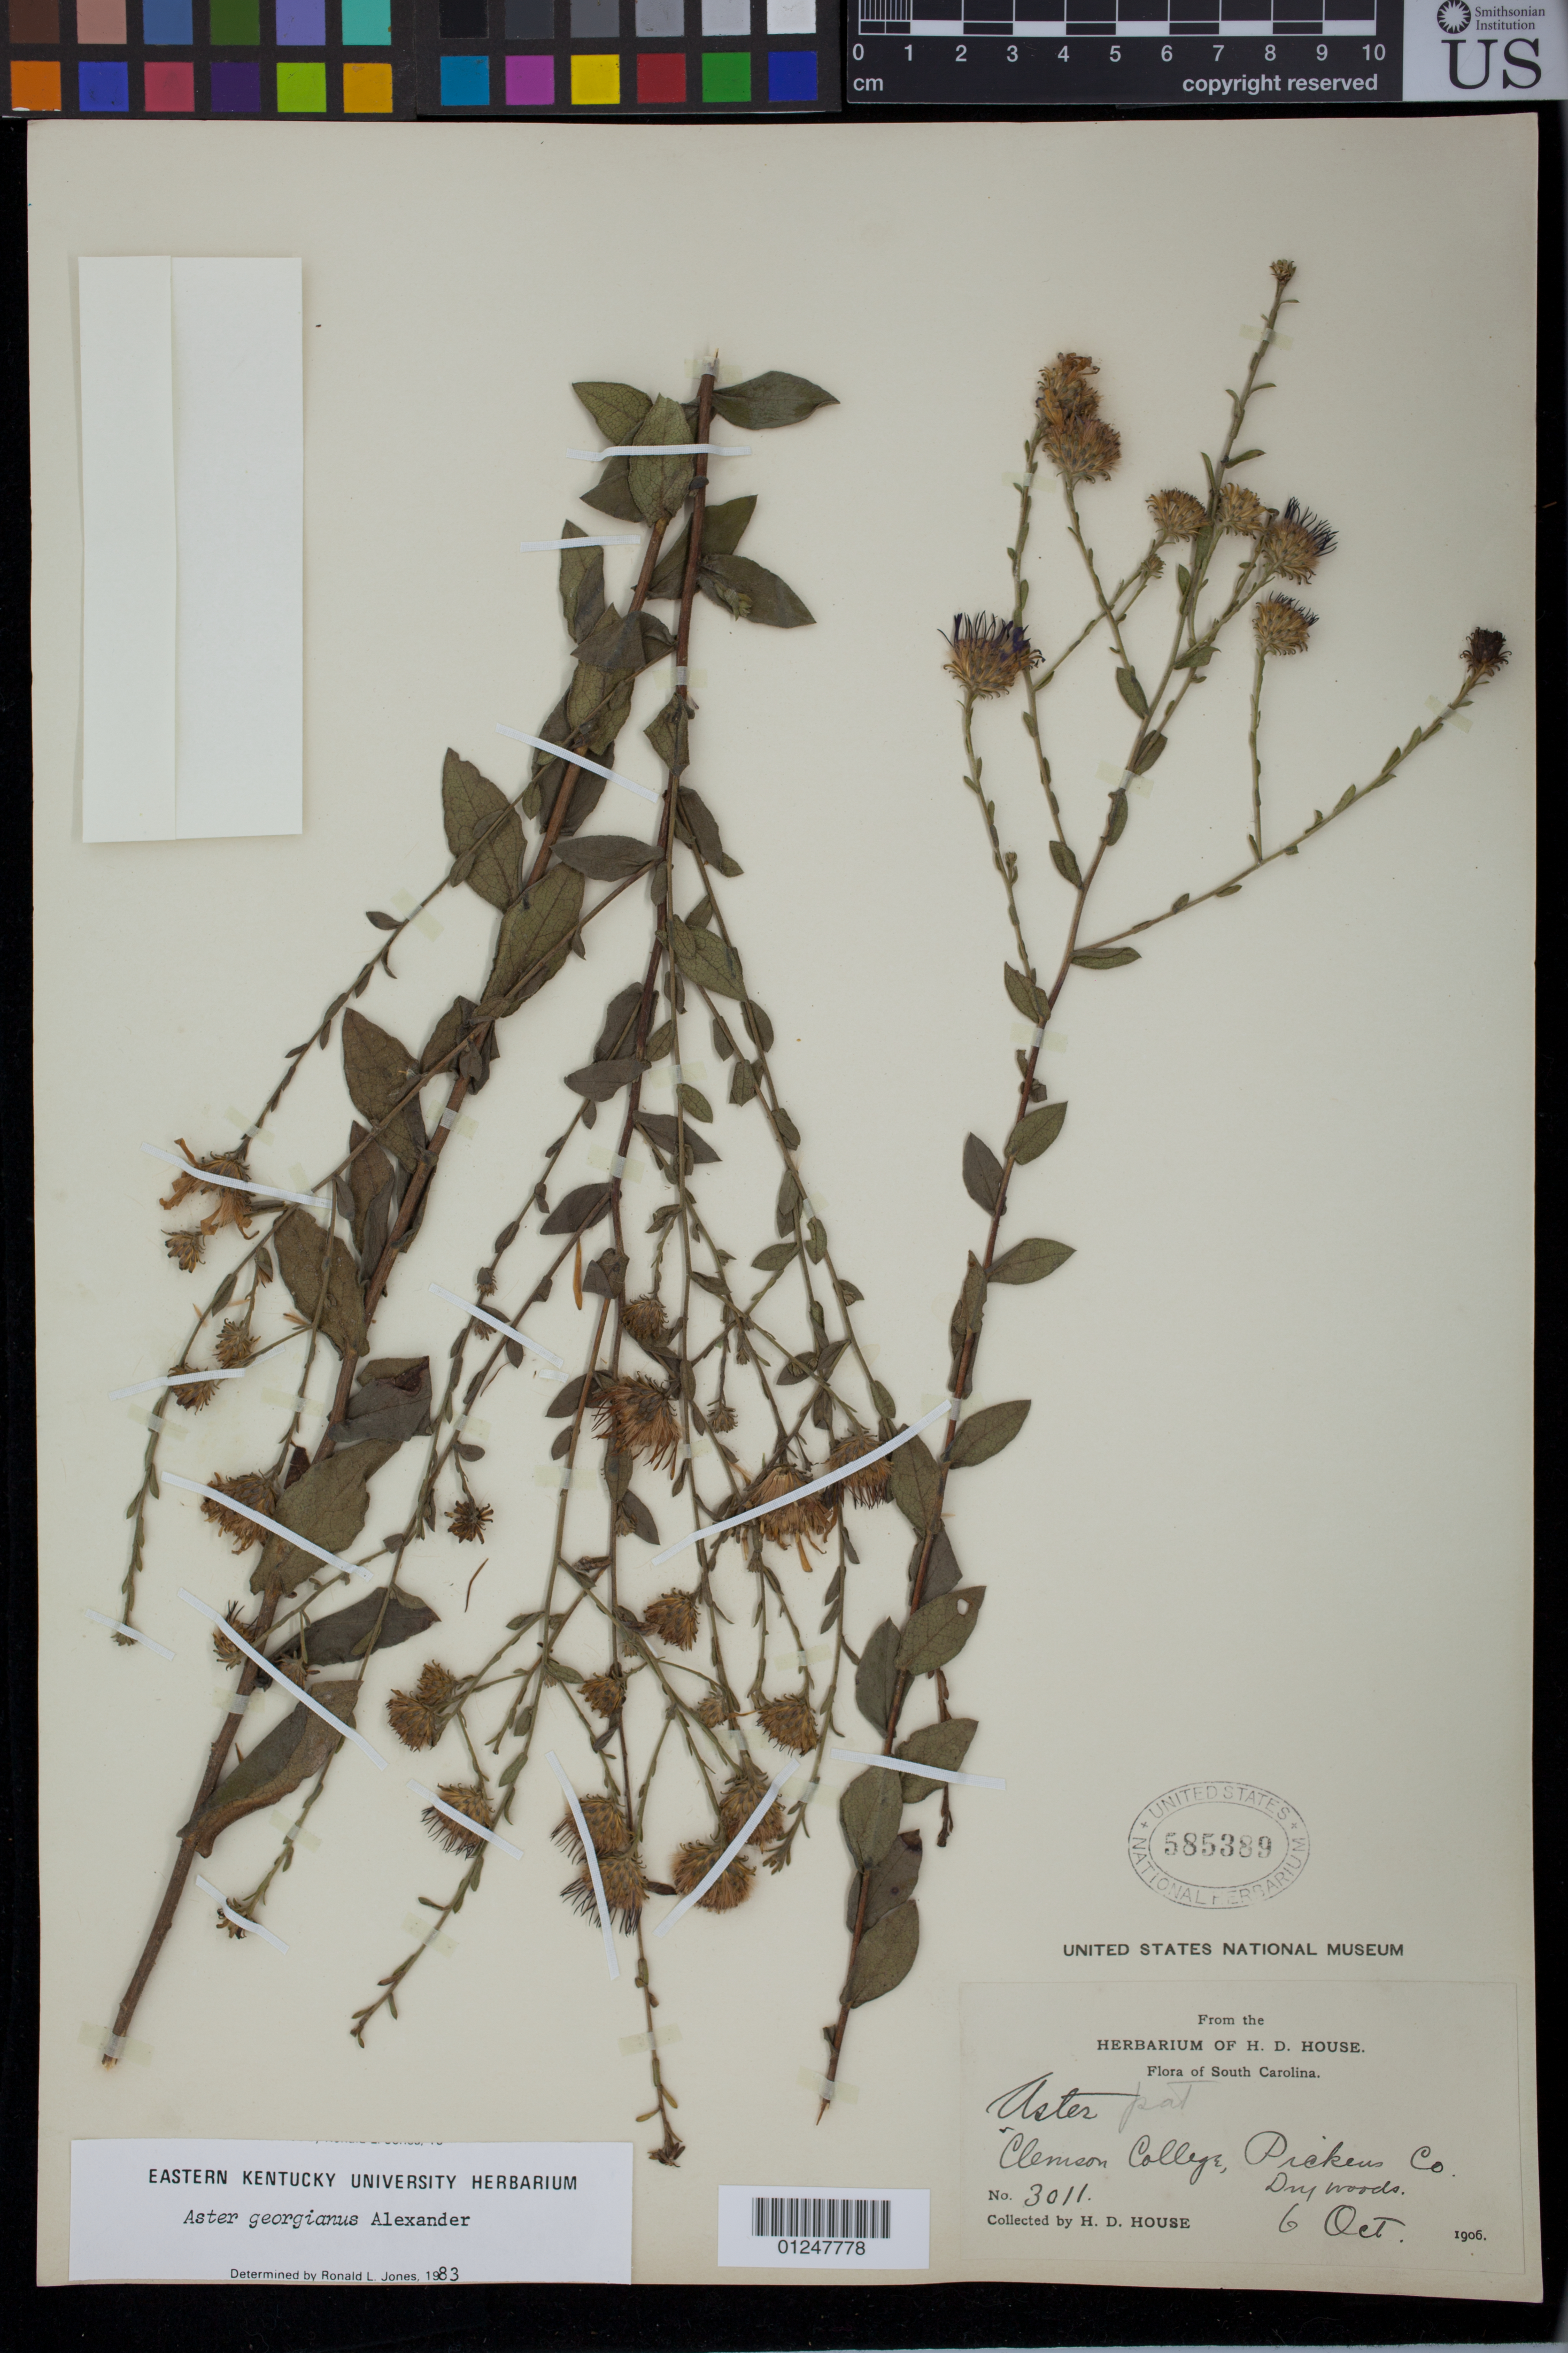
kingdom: Plantae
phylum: Tracheophyta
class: Magnoliopsida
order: Asterales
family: Asteraceae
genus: Aster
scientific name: Aster georgianus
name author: Alexander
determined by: Jones, R. L.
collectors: H. D. House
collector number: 3011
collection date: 1906-10-06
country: United States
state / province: South Carolina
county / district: Pickens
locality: Clemson College.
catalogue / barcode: US 585389